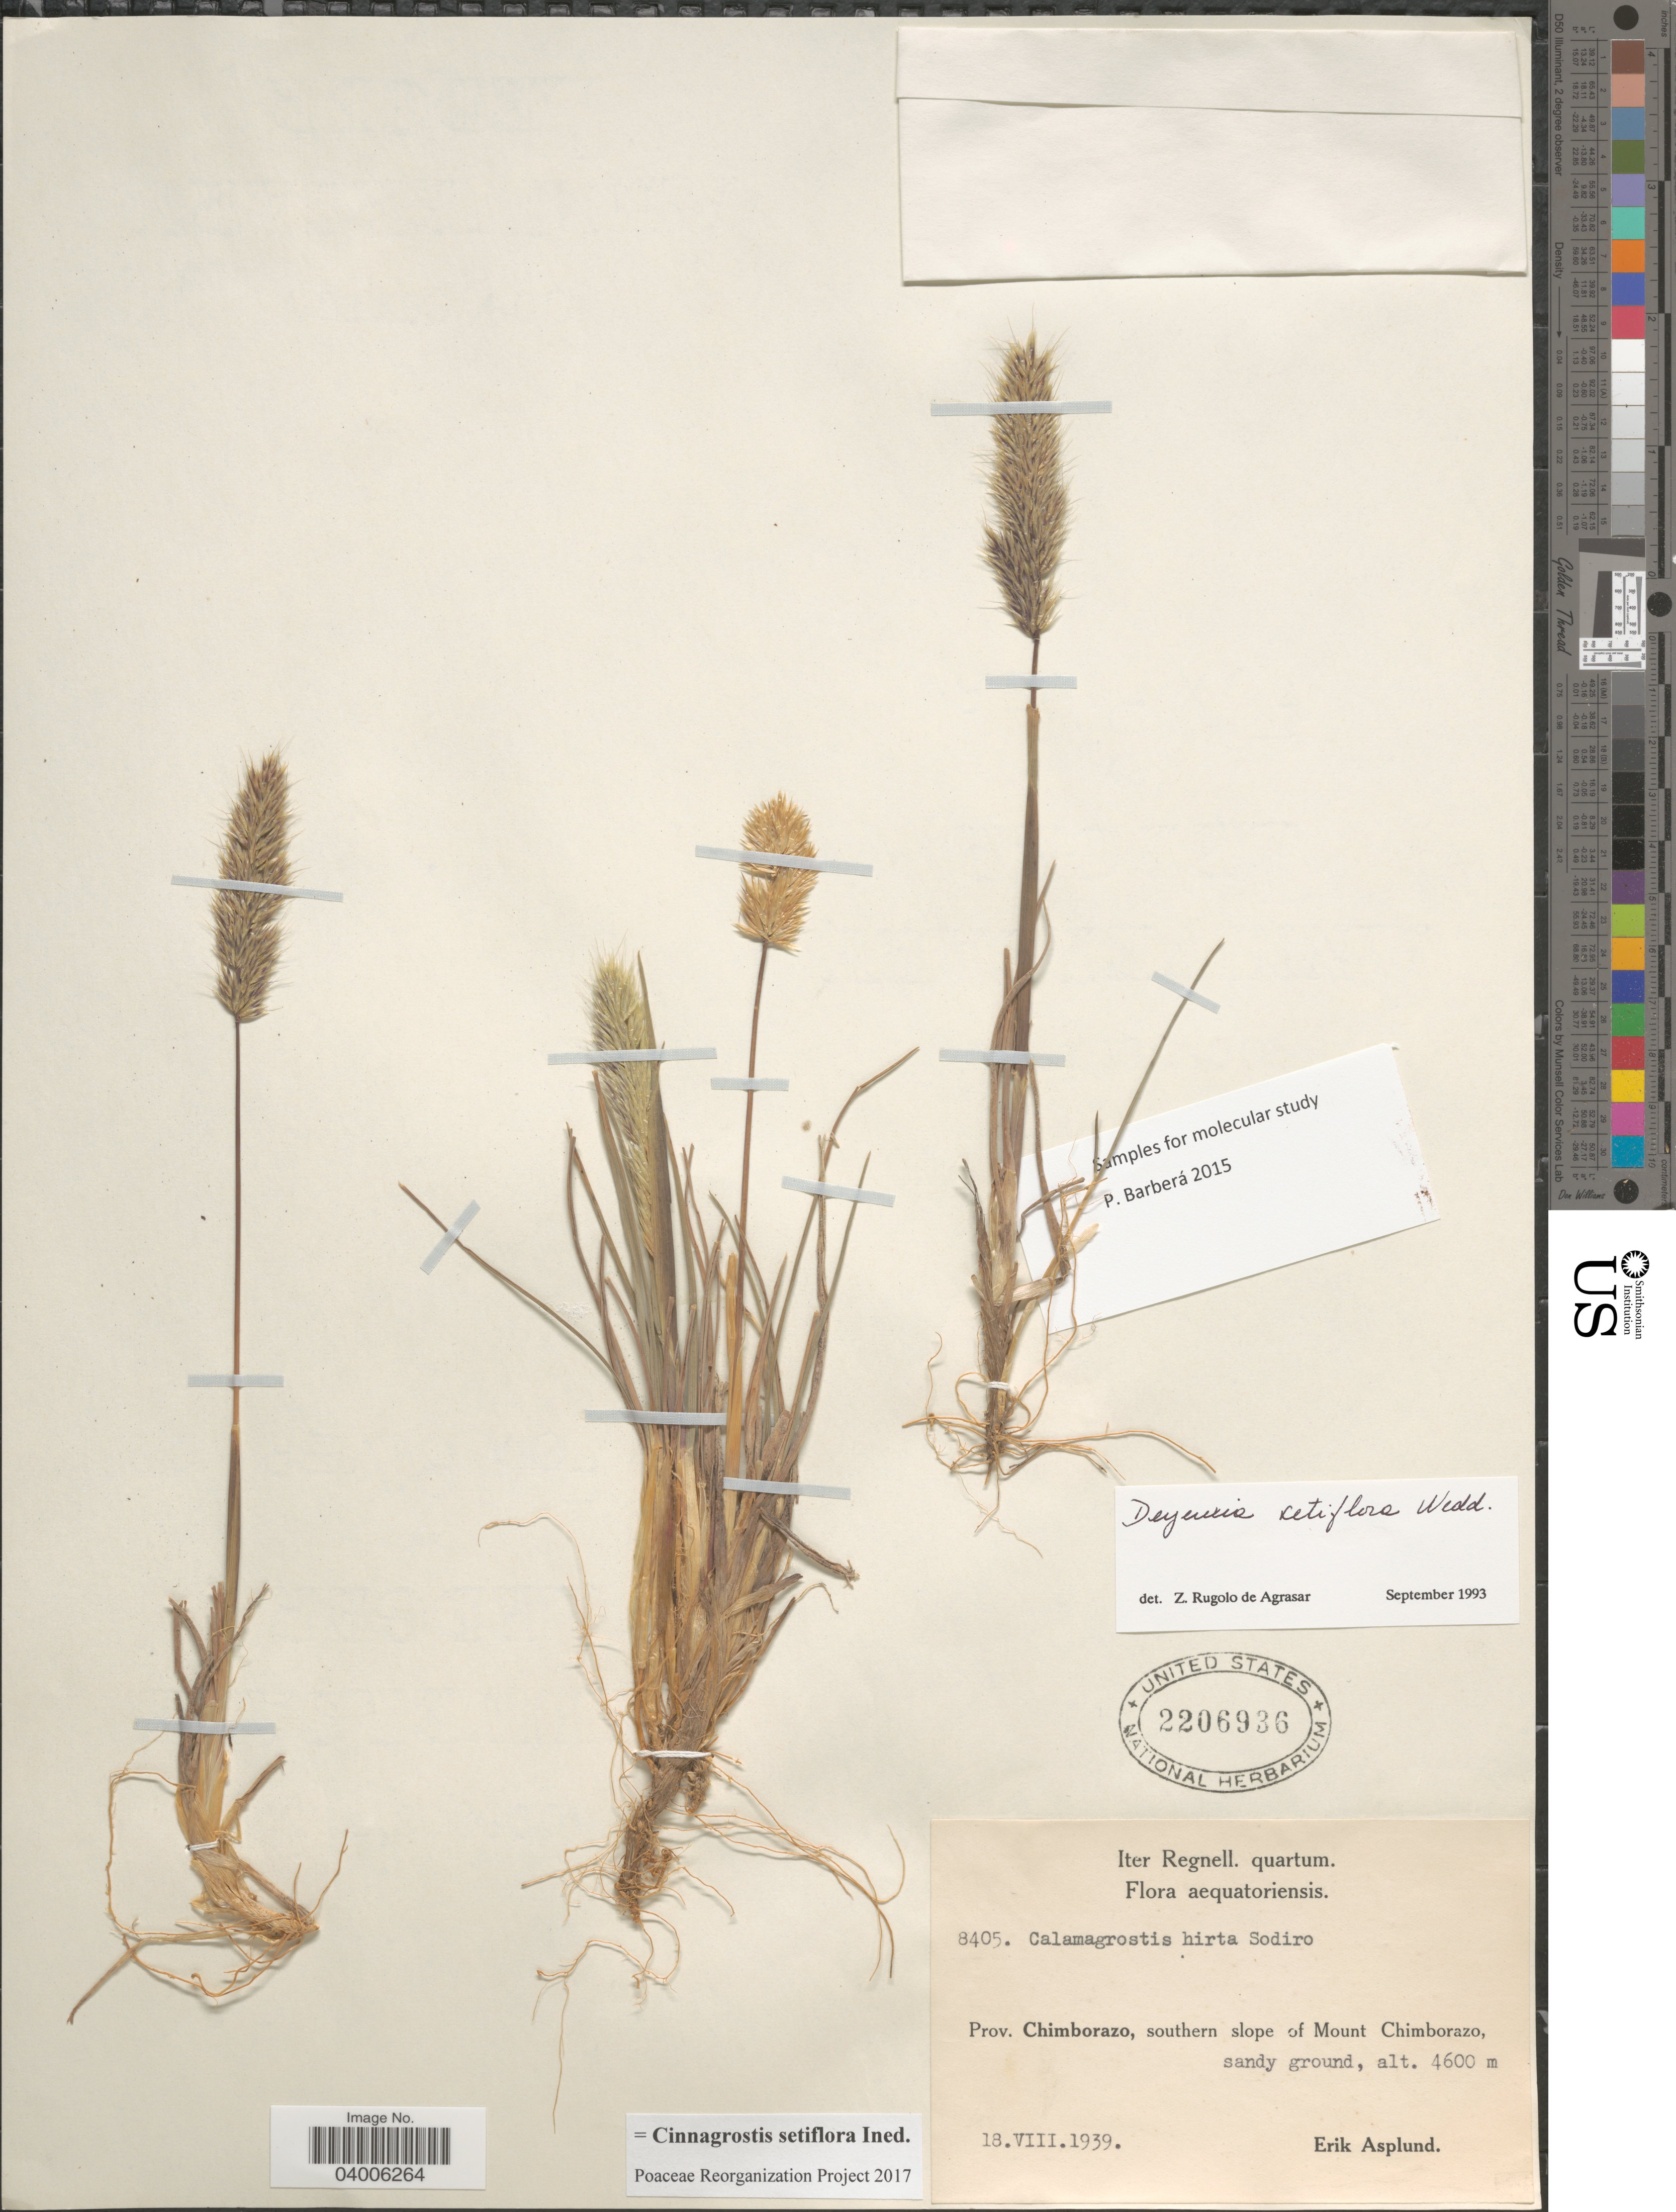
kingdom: Plantae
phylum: Tracheophyta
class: Liliopsida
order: Poales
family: Poaceae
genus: Cinnagrostis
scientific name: Cinnagrostis setiflora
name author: (Wedd.) P.M. Peterson et al.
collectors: E. Asplund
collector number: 8405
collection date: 1939-08-18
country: Ecuador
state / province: Chimborazo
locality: Southern slope of Mount Chimborazo.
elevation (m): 4600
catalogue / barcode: US 2206936